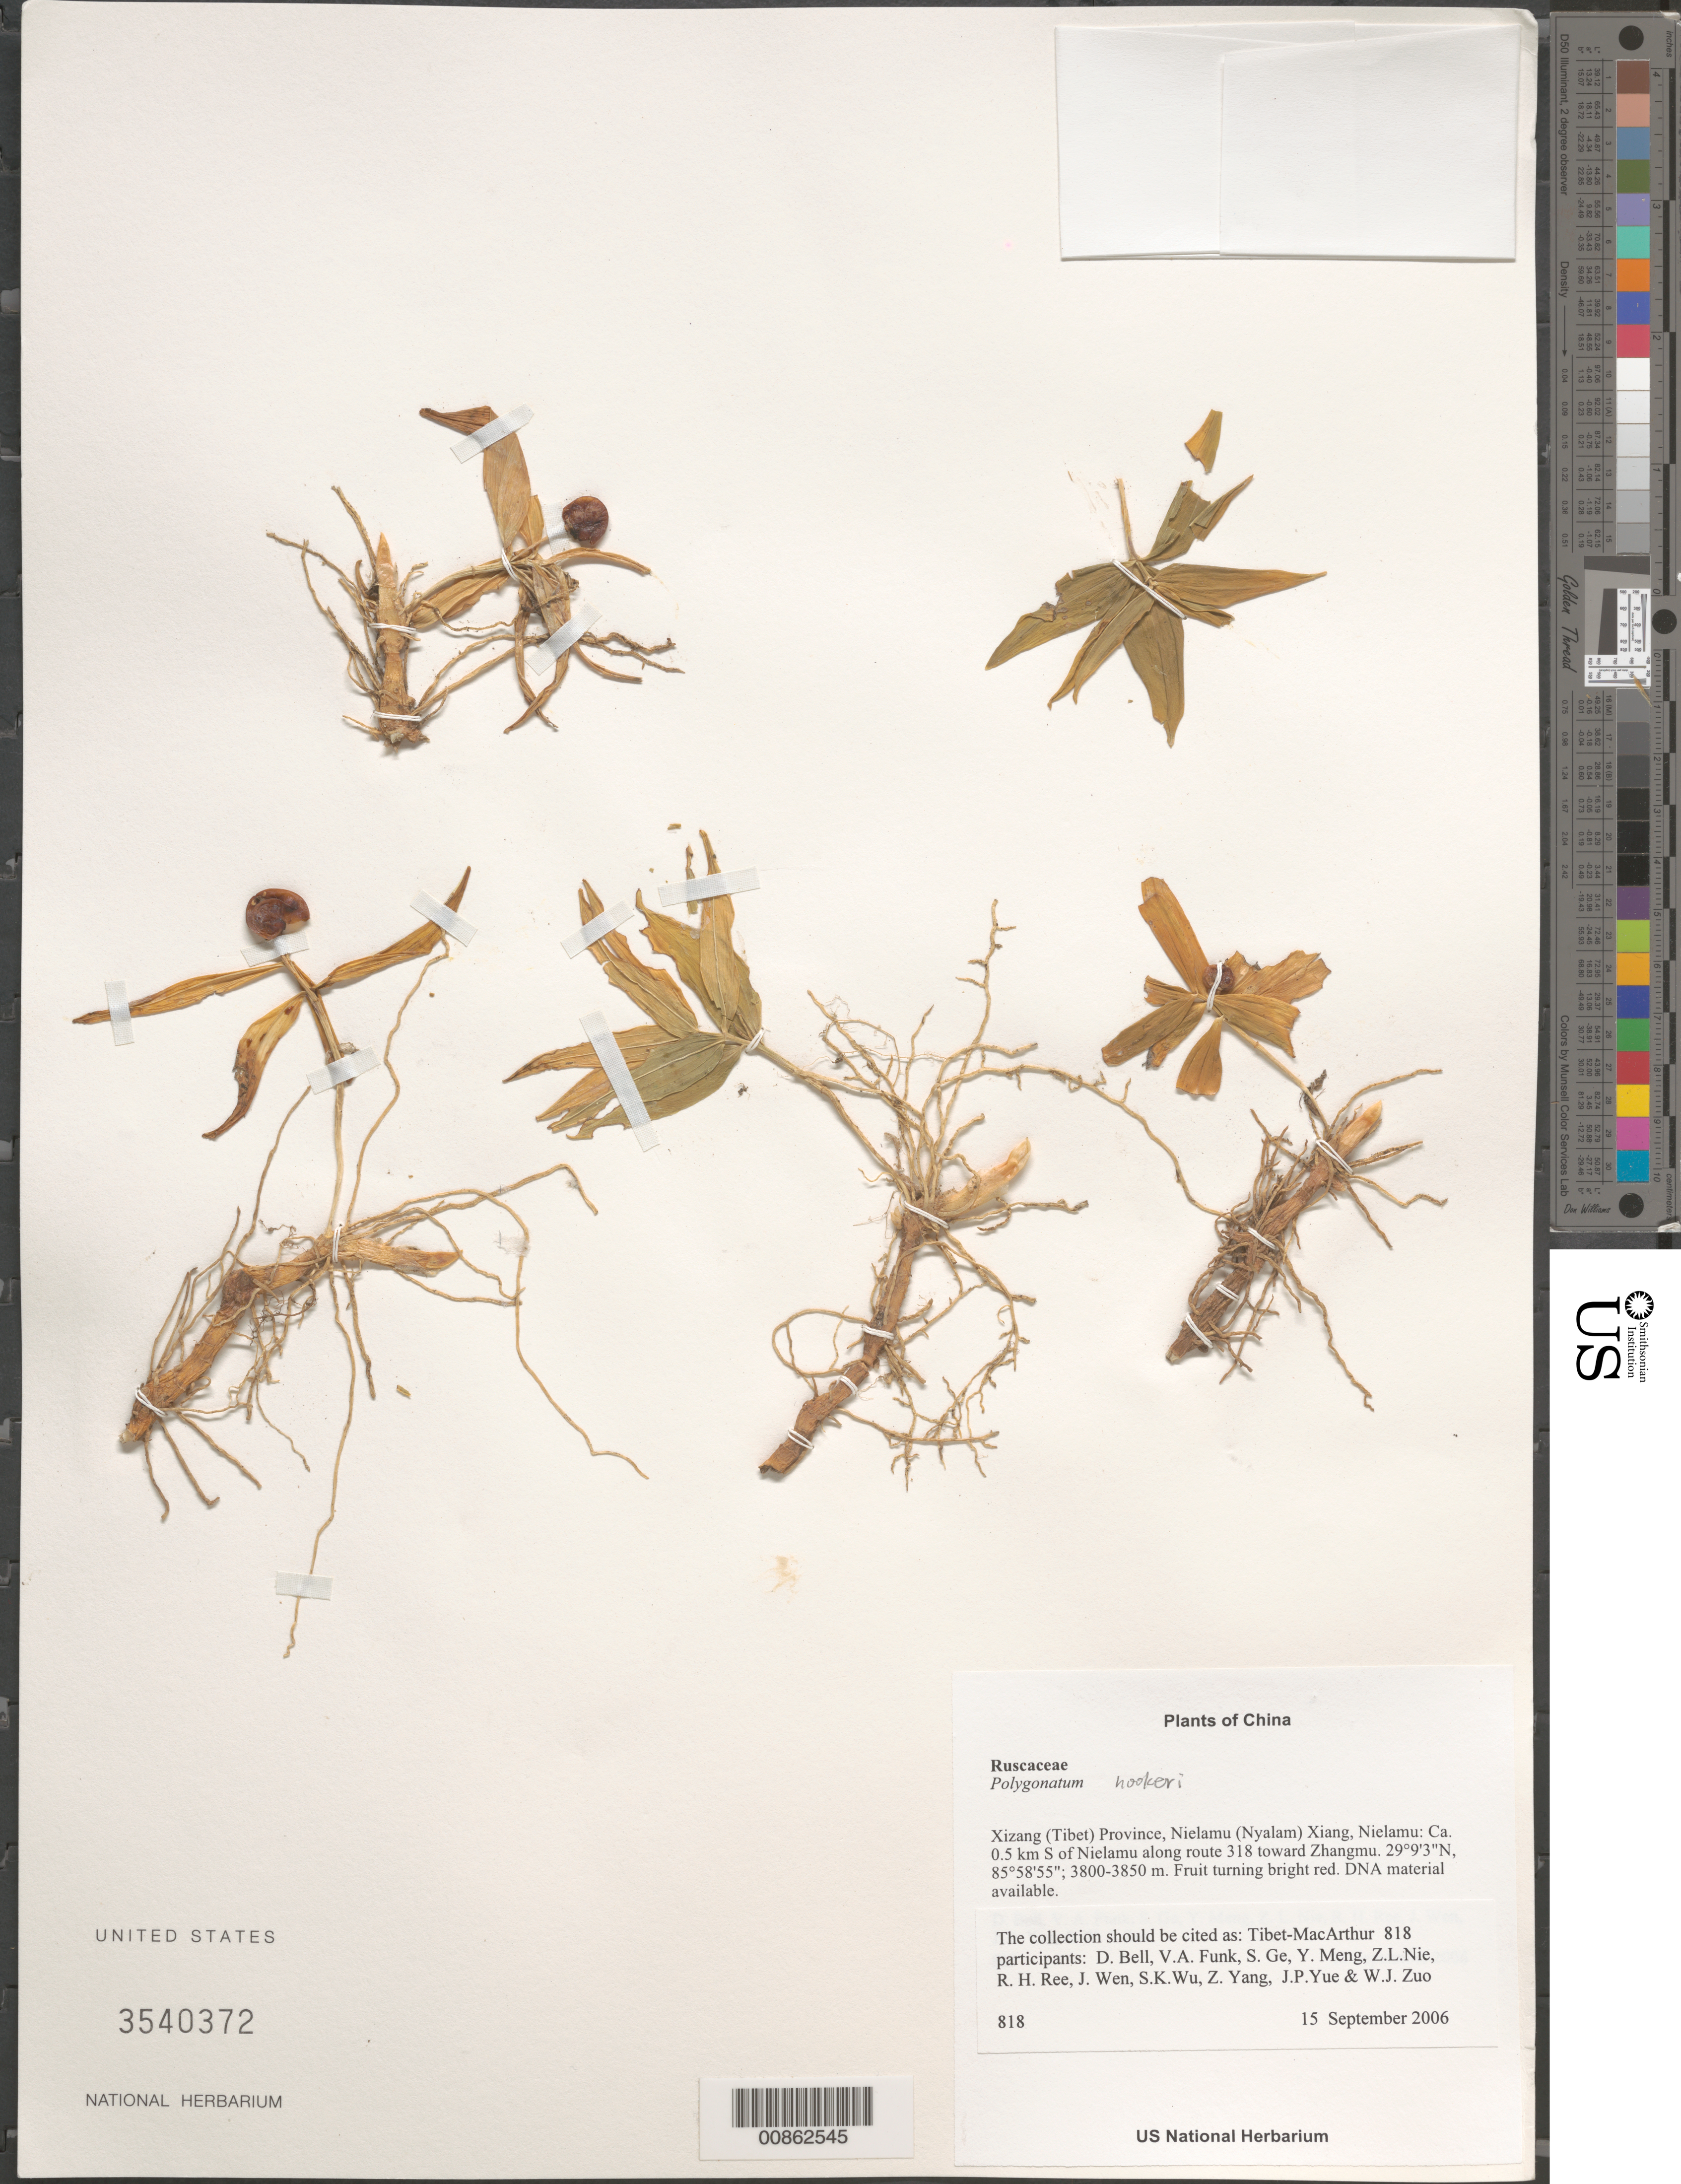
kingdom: Plantae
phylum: Tracheophyta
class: Liliopsida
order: Asparagales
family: Asparagaceae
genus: Polygonatum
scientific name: Polygonatum sp.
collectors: Tibet-MacArthur, D. A. Bell, V. Funk, S. Ge, Y. Meng, Z. Nie, R. Ree, J. Wen, J. Yue & W. Zuo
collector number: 818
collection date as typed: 15 Sep 2006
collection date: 2006-09-15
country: China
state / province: Xizang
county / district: Gyirong Xian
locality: Nielamu. Ca. 0.5 km S of Nielamu along route 318 toward Zhangmu.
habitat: Dry sparsely vegetated slope with occasional small shrubs, primarily Berberis and Rosa.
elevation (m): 3800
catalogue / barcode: US 3540372